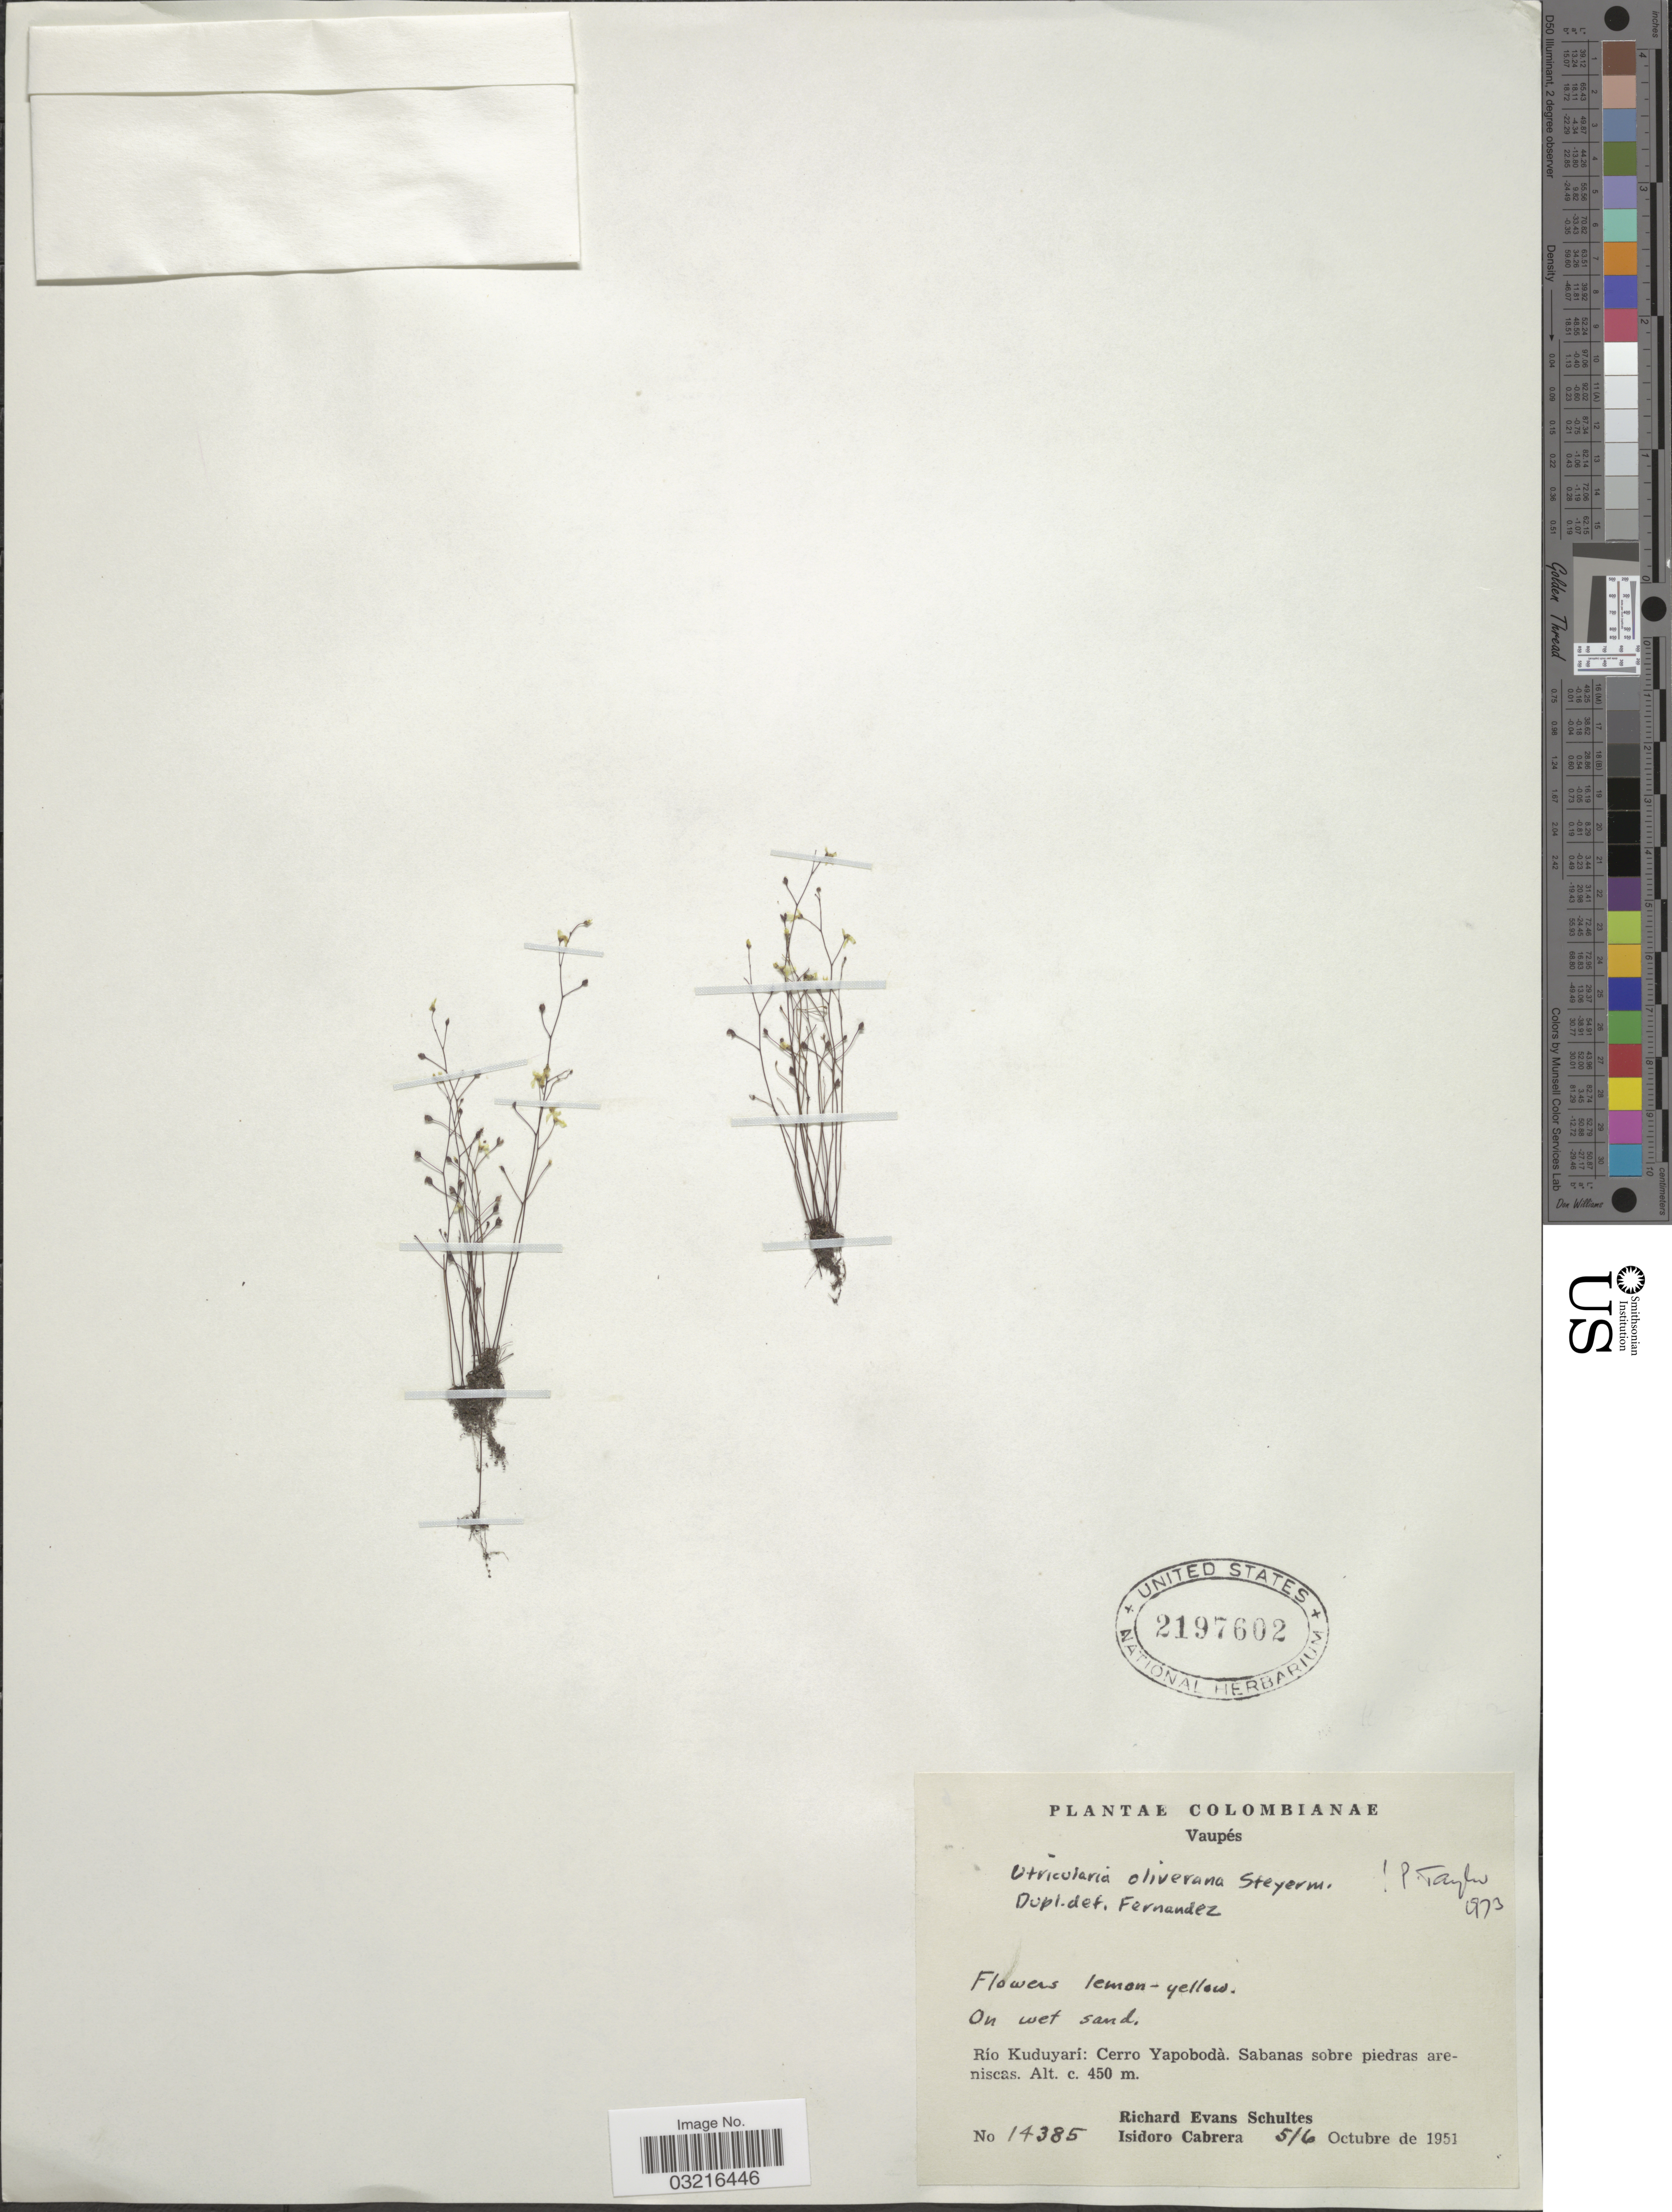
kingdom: Plantae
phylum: Tracheophyta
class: Magnoliopsida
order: Lamiales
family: Lentibulariaceae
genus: Utricularia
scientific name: Utricularia oliveriana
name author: Steyerm.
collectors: R. E. Schultes & I. Cabrera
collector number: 14385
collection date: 1951-10-05/1951-10-06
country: Colombia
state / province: Vaupés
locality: Río Kuduyarí: Cerro Yapobodà.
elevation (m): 450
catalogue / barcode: US 2197602